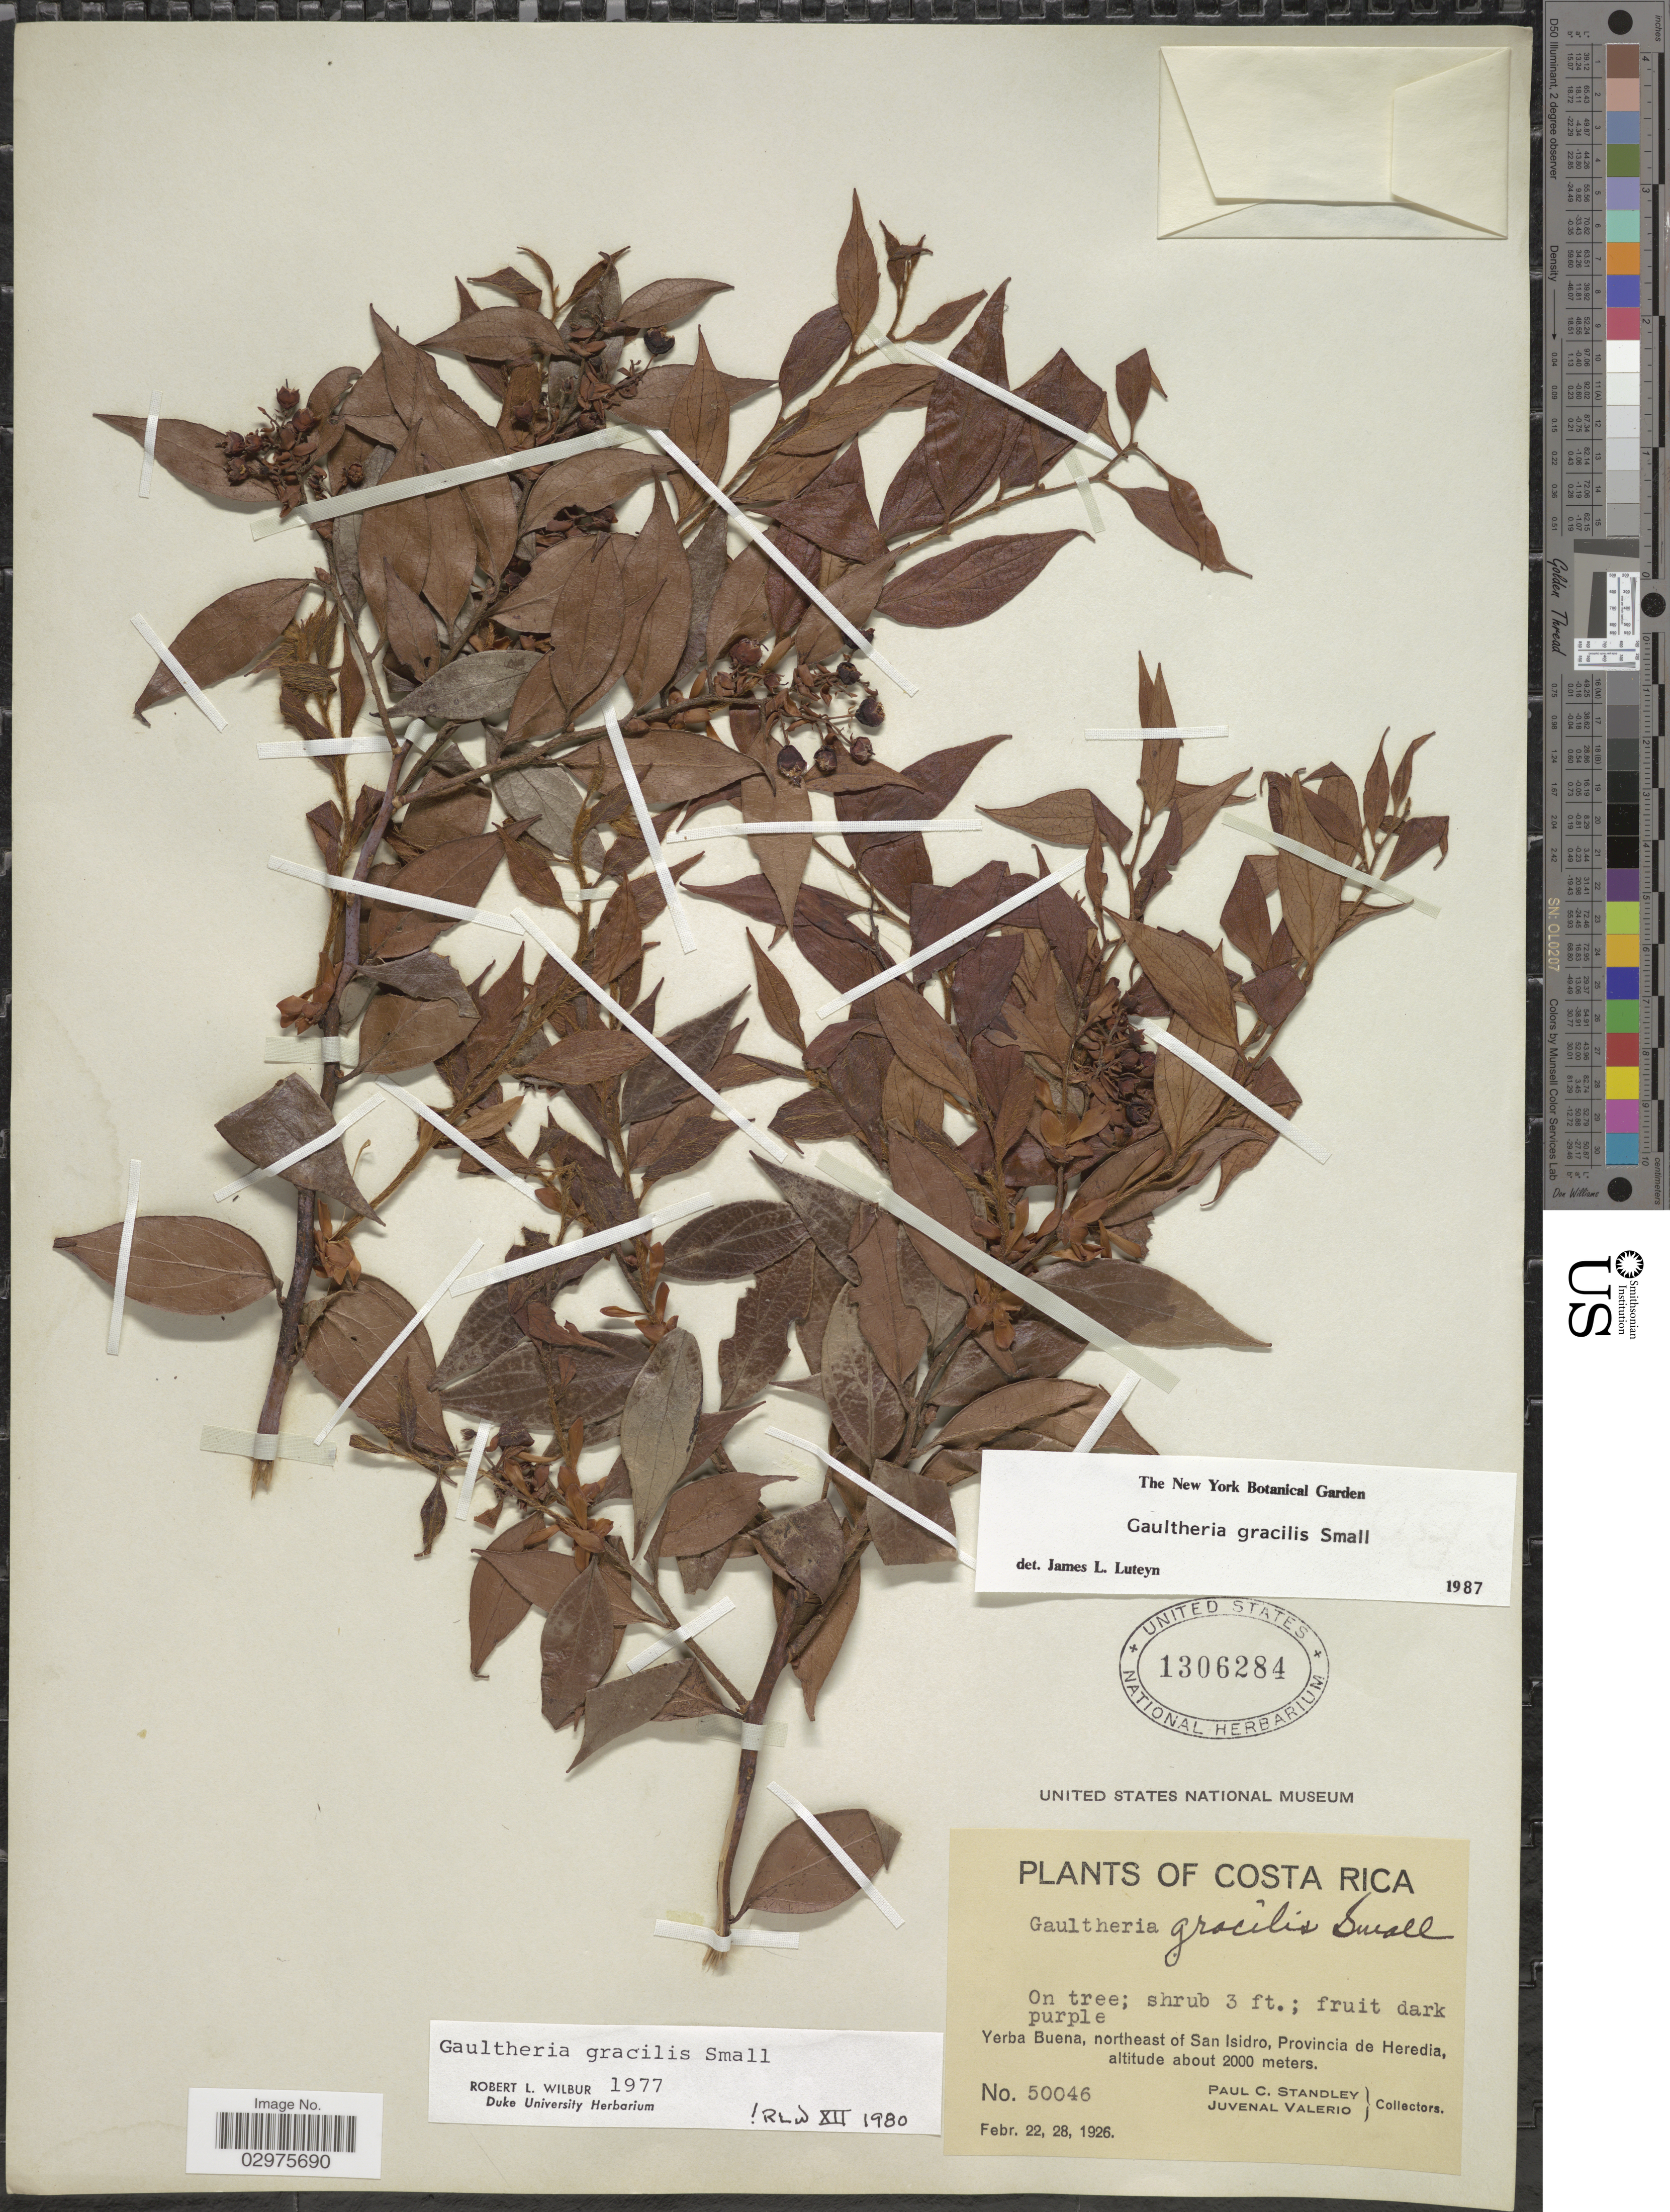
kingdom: Plantae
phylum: Tracheophyta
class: Magnoliopsida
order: Ericales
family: Ericaceae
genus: Gaultheria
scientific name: Gaultheria gracilis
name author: Small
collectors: P. C. Standley & J. Valerio R.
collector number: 50046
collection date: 1926-02-22/1926-02-28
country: Costa Rica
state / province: Heredia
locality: Yerba Buena, northeast of San Isidro.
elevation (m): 2000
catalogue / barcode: US 1306284